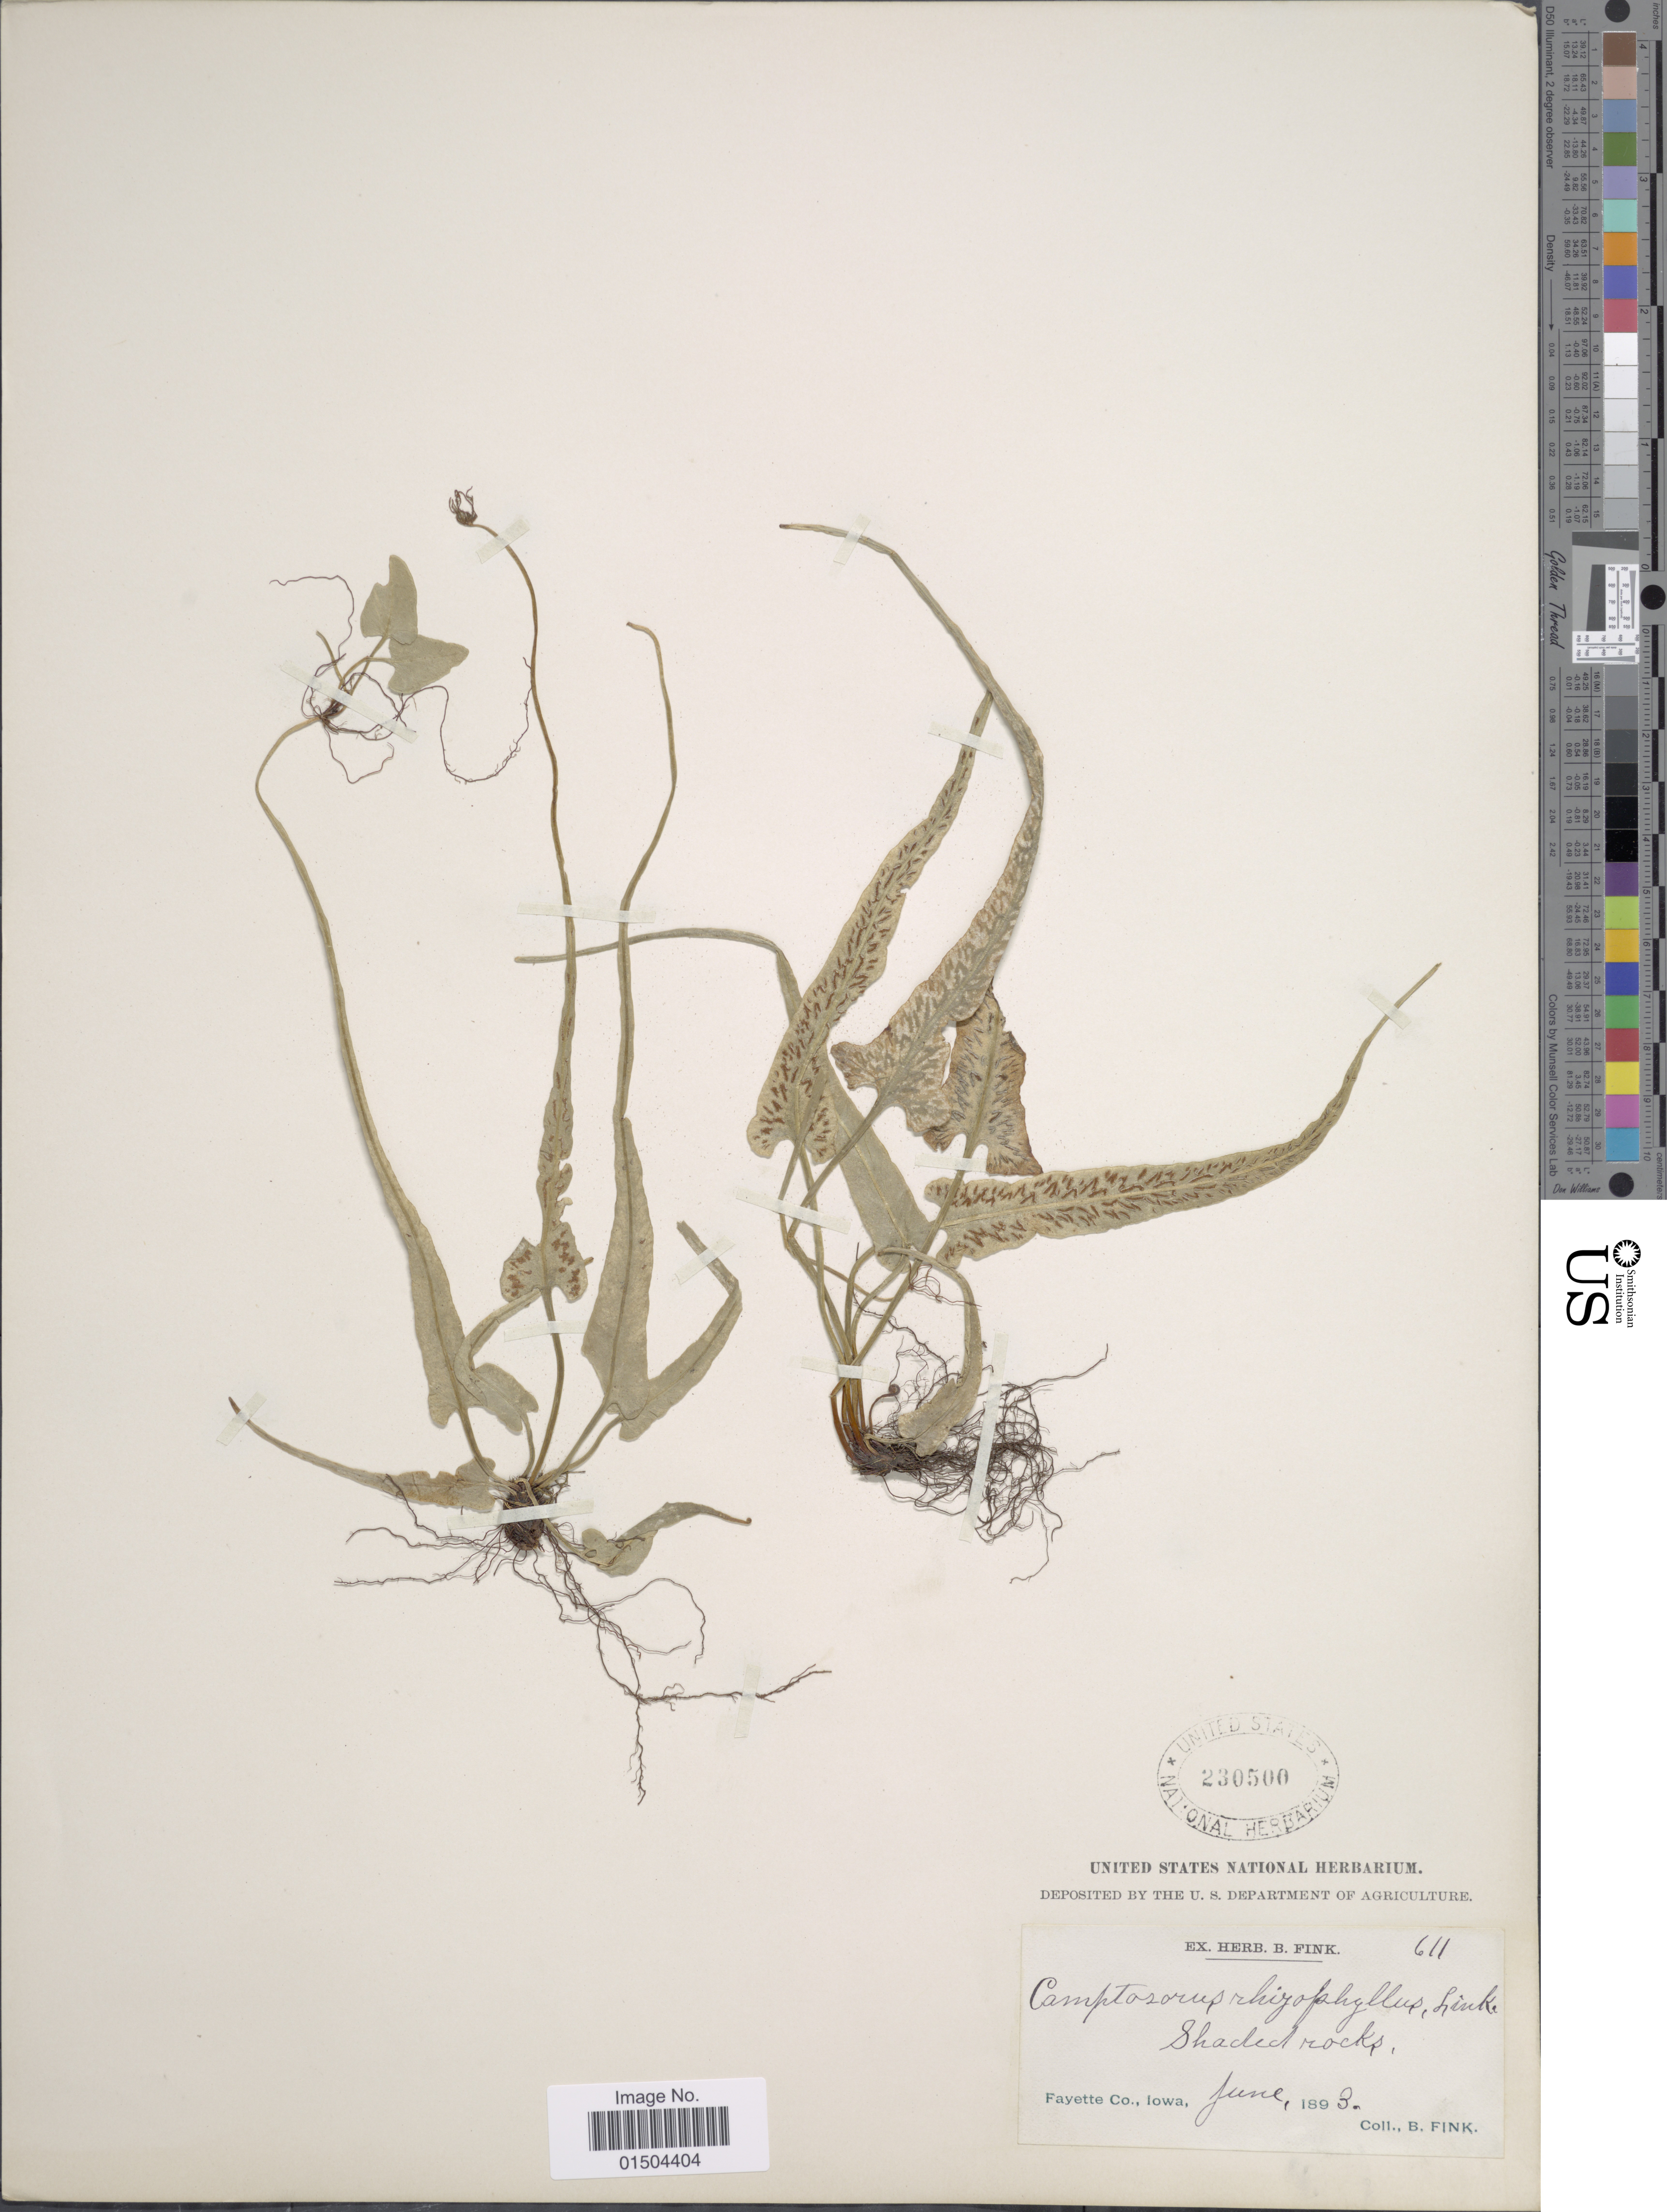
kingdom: Plantae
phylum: Tracheophyta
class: Polypodiopsida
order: Polypodiales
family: Aspleniaceae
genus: Asplenium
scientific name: Asplenium rhizophyllum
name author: L.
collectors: B. Fink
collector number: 611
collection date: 1893-06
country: United States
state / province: Iowa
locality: Fayette Co.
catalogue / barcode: US 230500